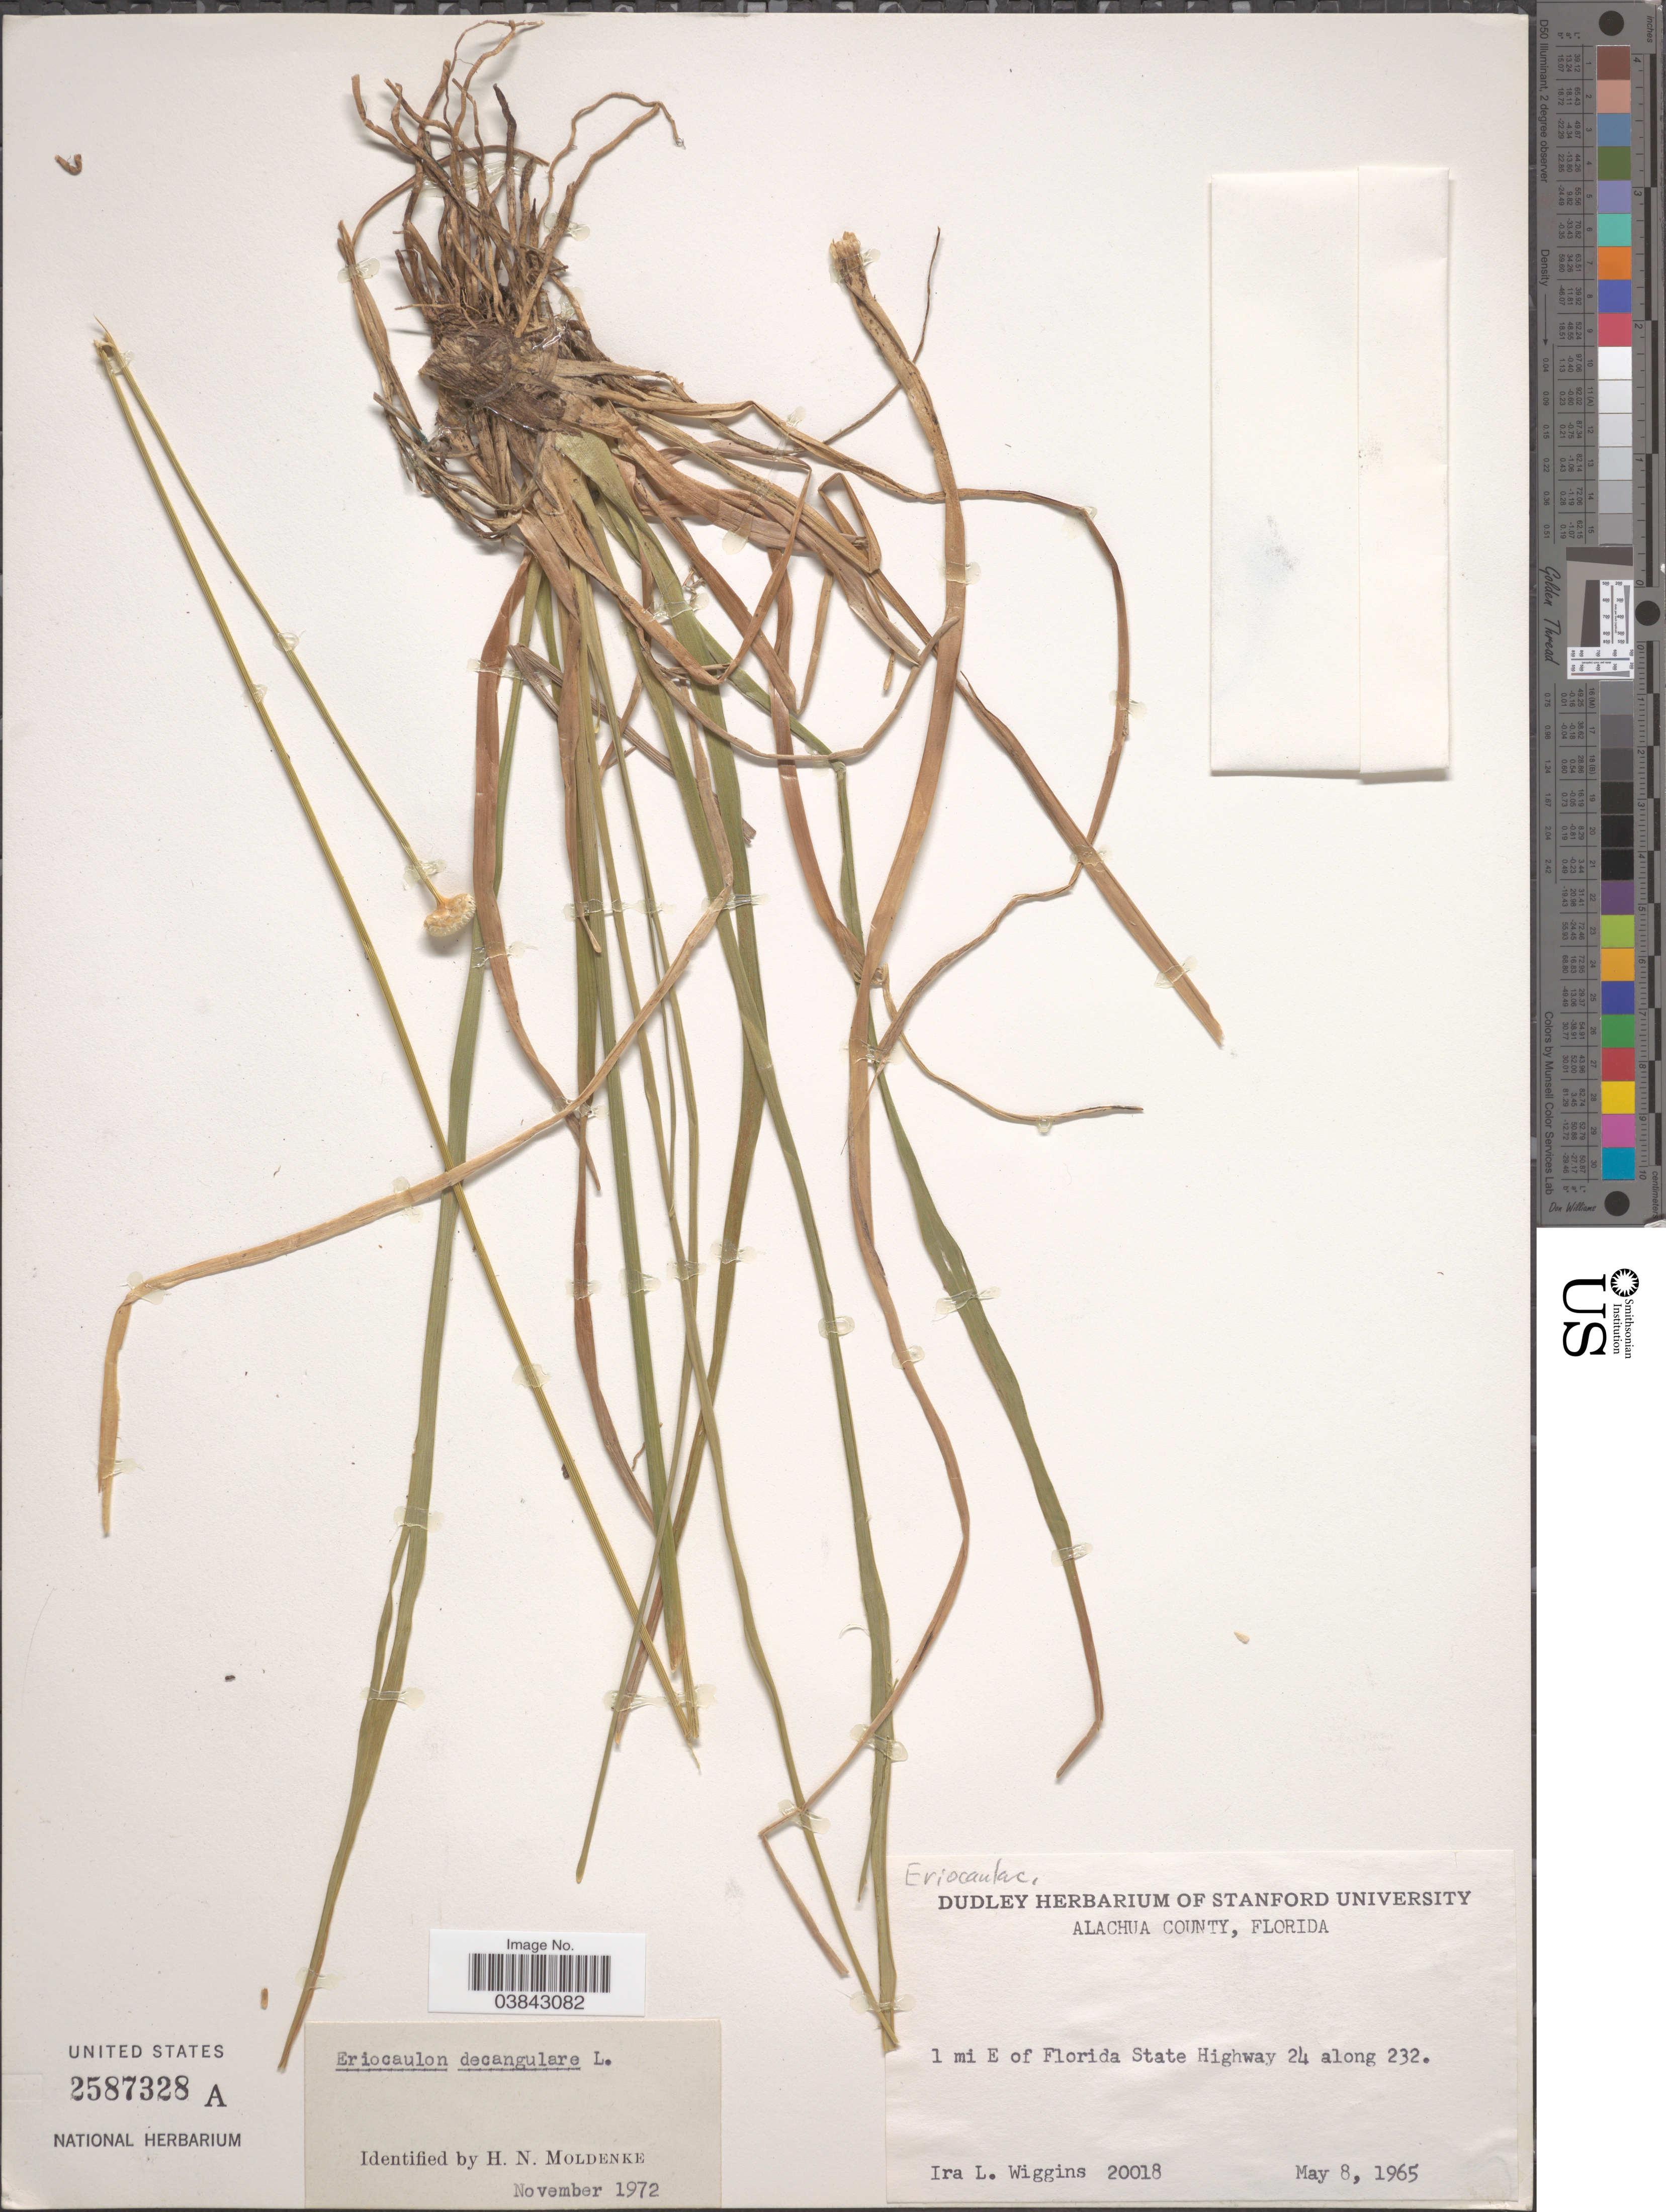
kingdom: Plantae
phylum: Tracheophyta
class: Liliopsida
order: Poales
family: Eriocaulaceae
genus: Eriocaulon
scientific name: Eriocaulon decangulare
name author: L.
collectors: I. L. Wiggins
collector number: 20018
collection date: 1965-05-08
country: United States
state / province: Florida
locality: Alachua County. 1 mi E of Florida State Highway 24 along 232.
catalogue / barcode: US 2587328A